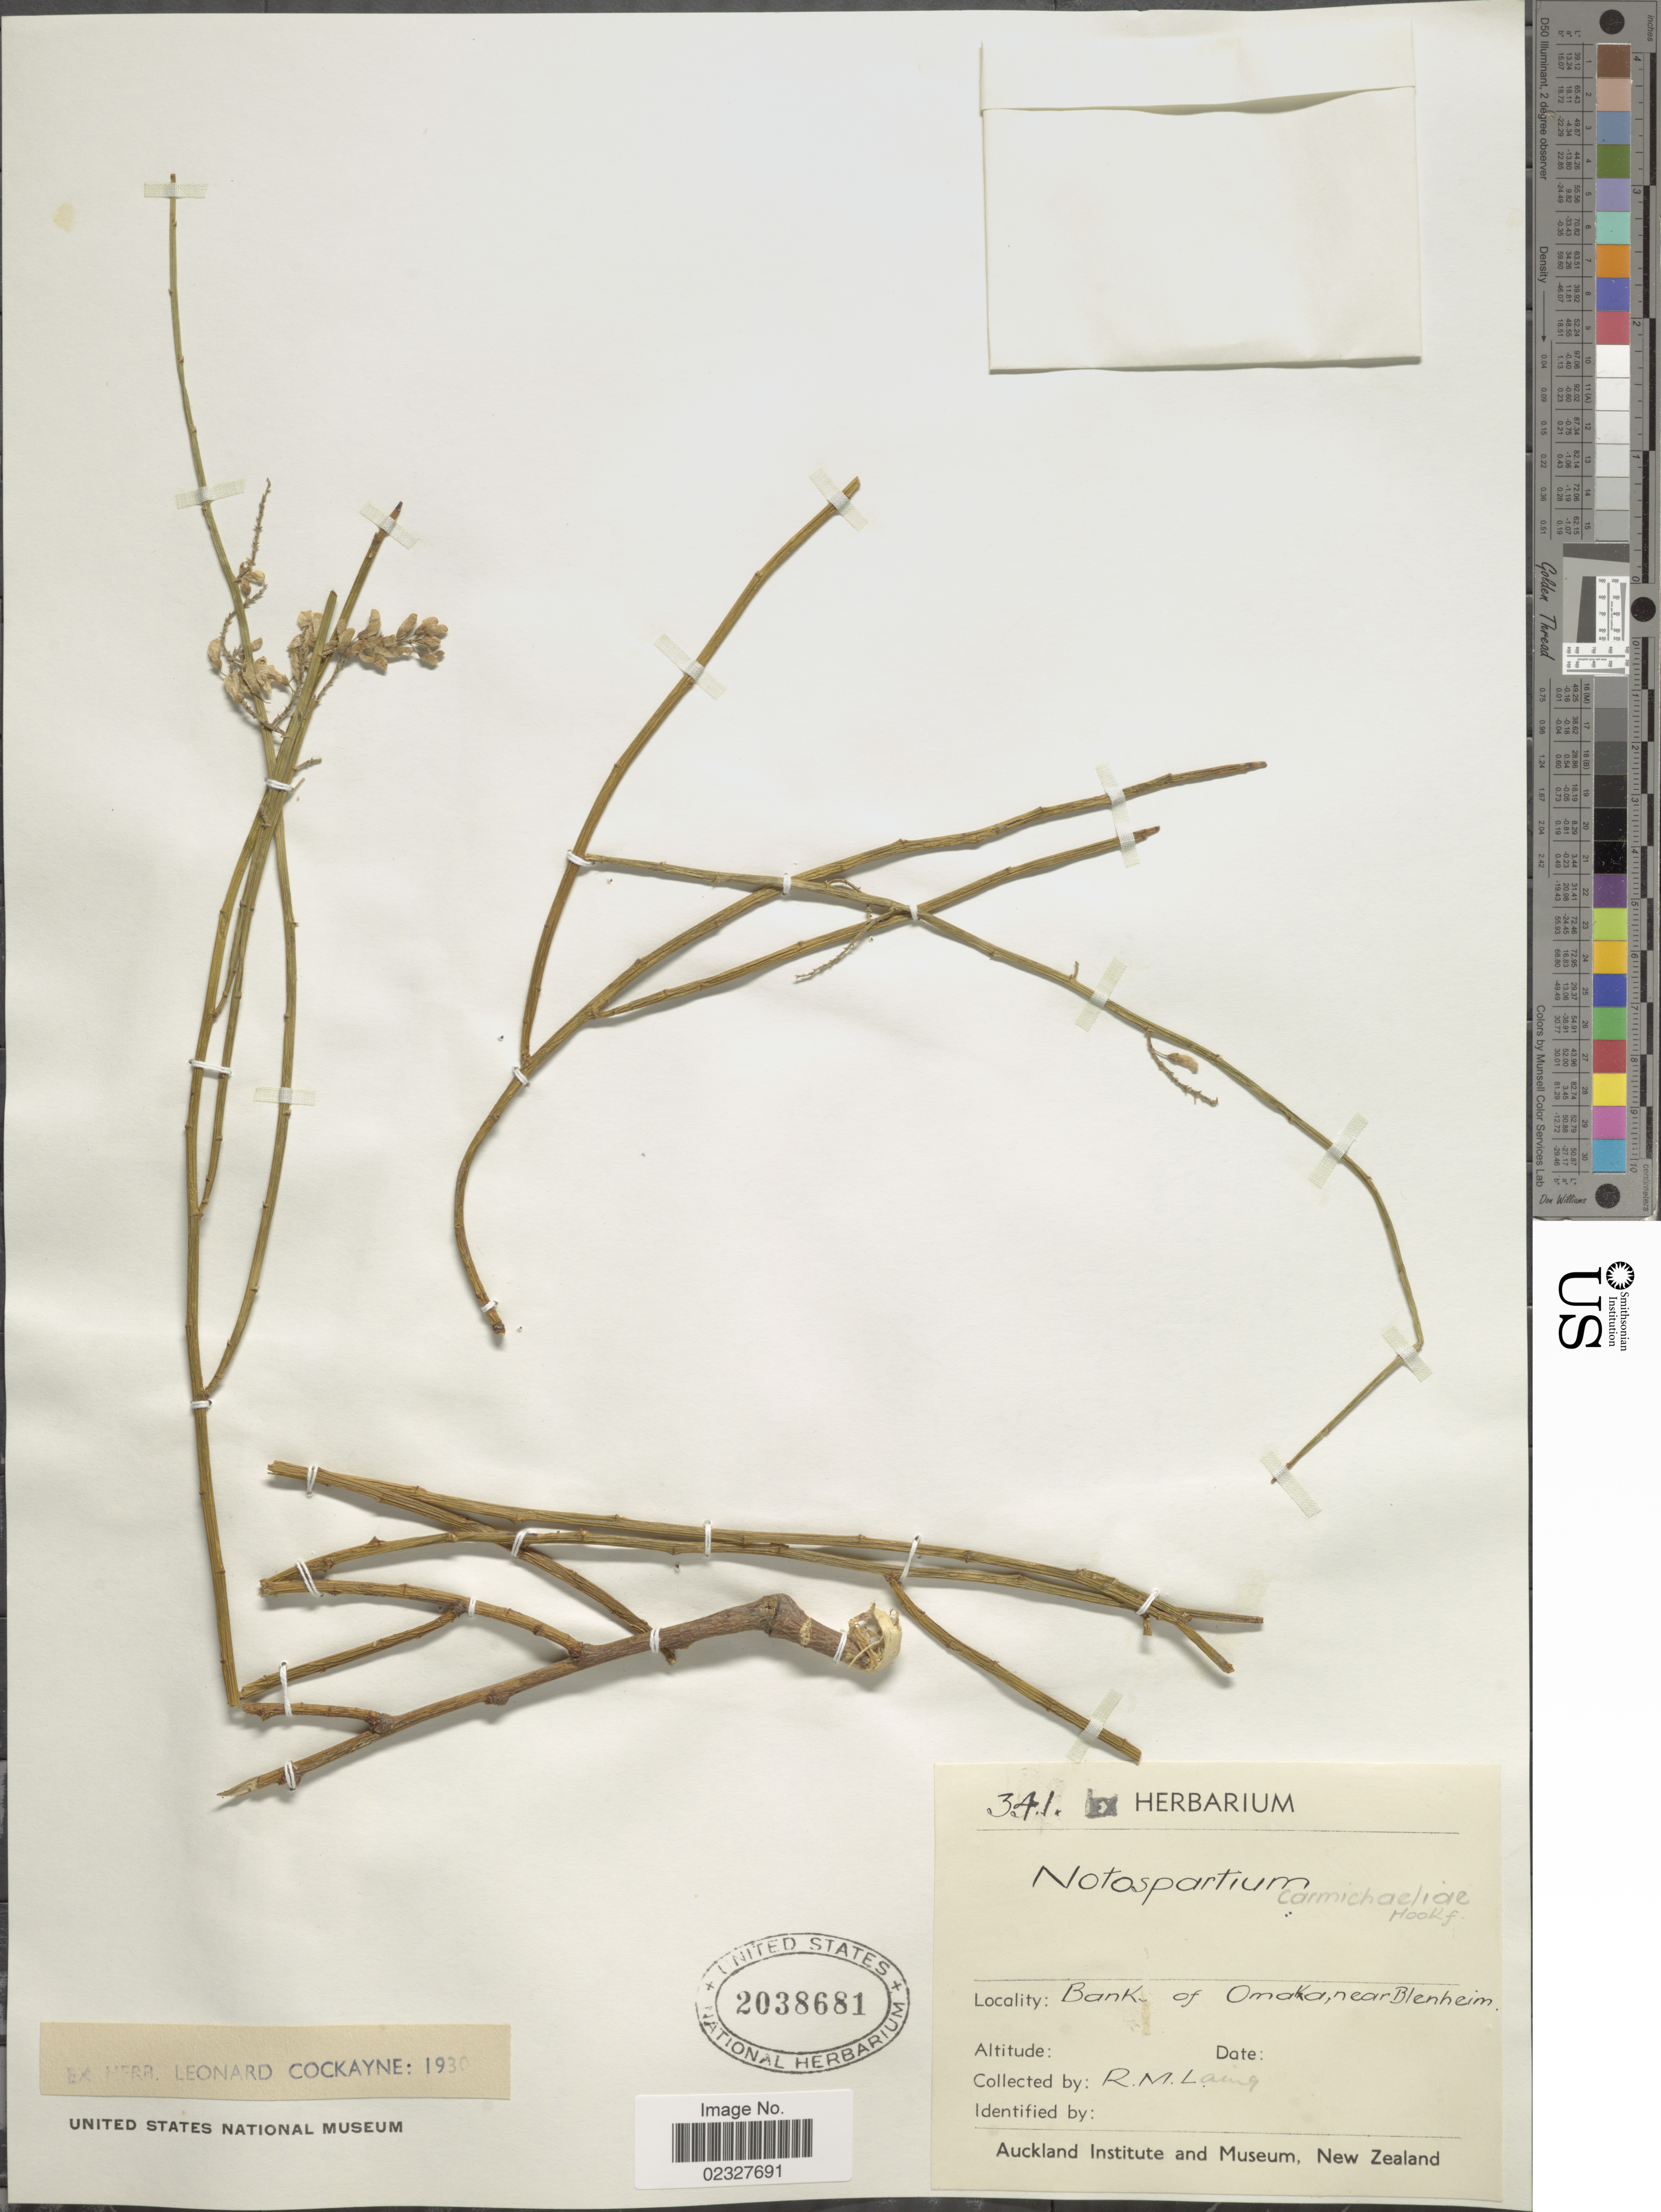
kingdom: Plantae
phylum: Tracheophyta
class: Magnoliopsida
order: Fabales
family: Fabaceae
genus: Carmichaelia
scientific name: Carmichaelia carmichaeliae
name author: (Hook. f.) Heenan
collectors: R. Laing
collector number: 341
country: New Zealand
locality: Bank of Omaka, near Blenheim.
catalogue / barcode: US 2038681